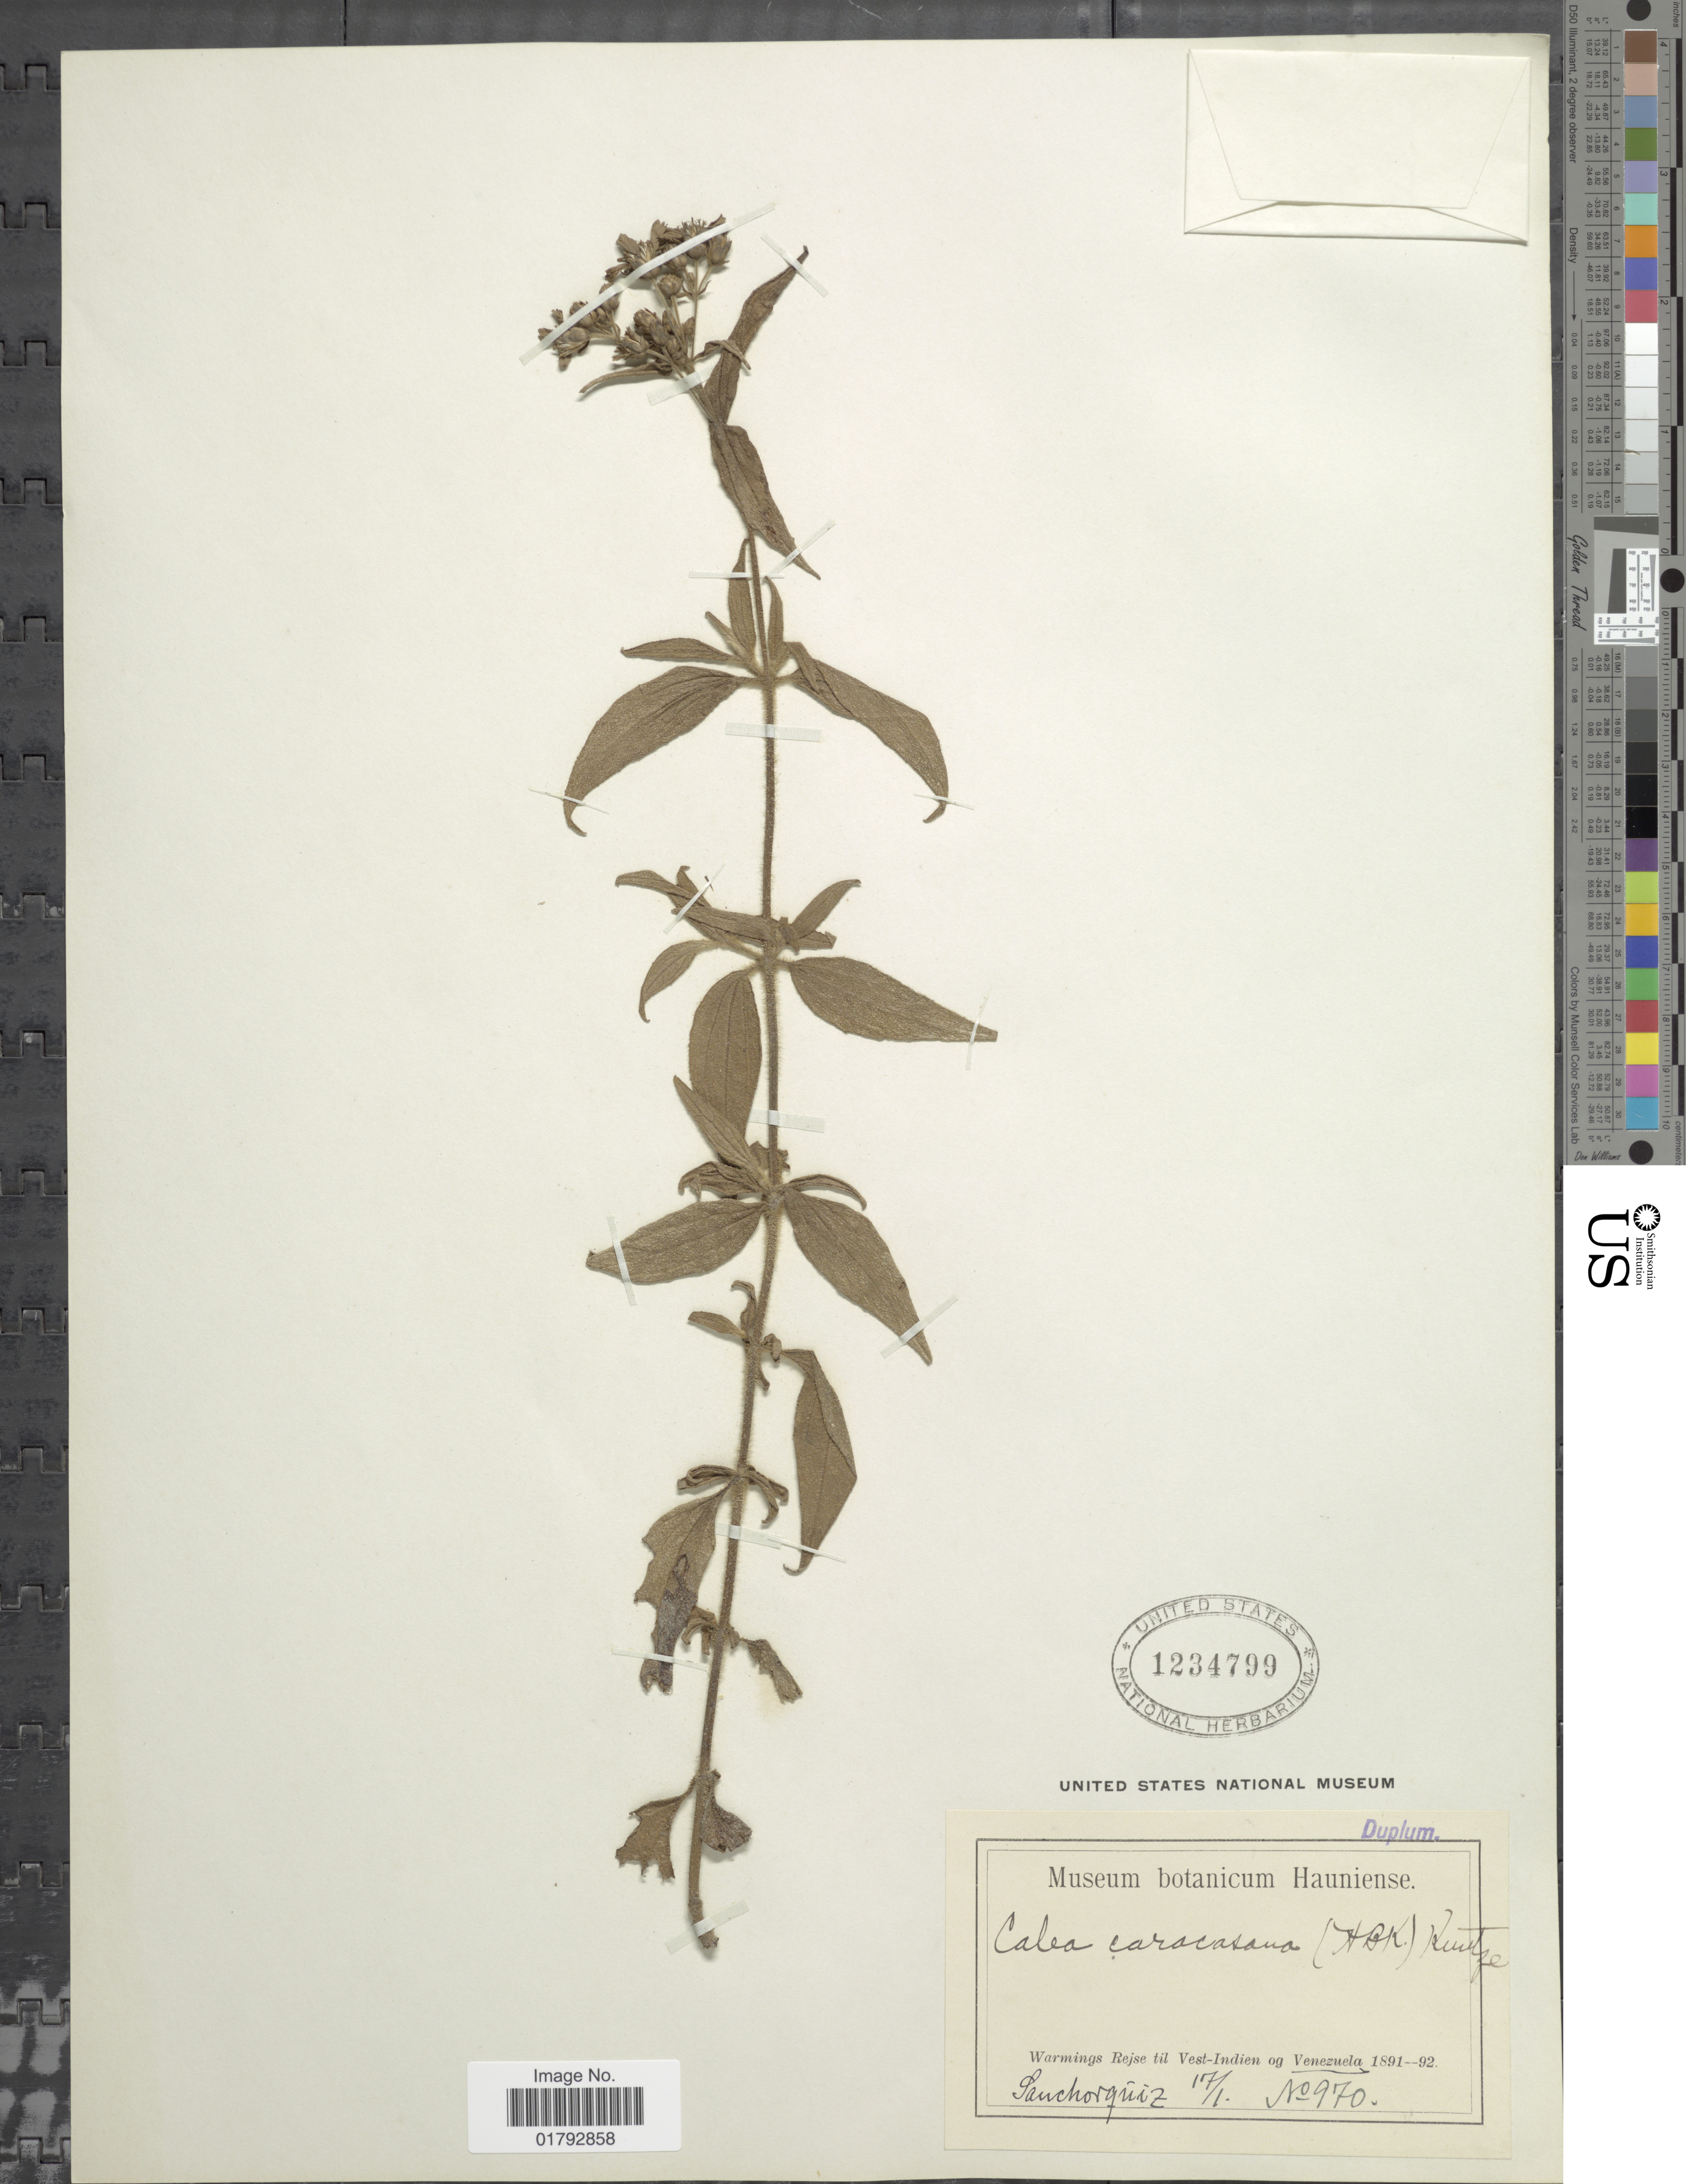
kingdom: Plantae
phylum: Tracheophyta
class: Magnoliopsida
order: Asterales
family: Asteraceae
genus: Alloispermum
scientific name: Alloispermum caracasanum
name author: (Kunth) H. Rob.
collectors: -. Warmings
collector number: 970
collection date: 1891-01-17/1892-01-17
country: Venezuela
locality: Sanchorquiz.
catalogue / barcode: US 1234799